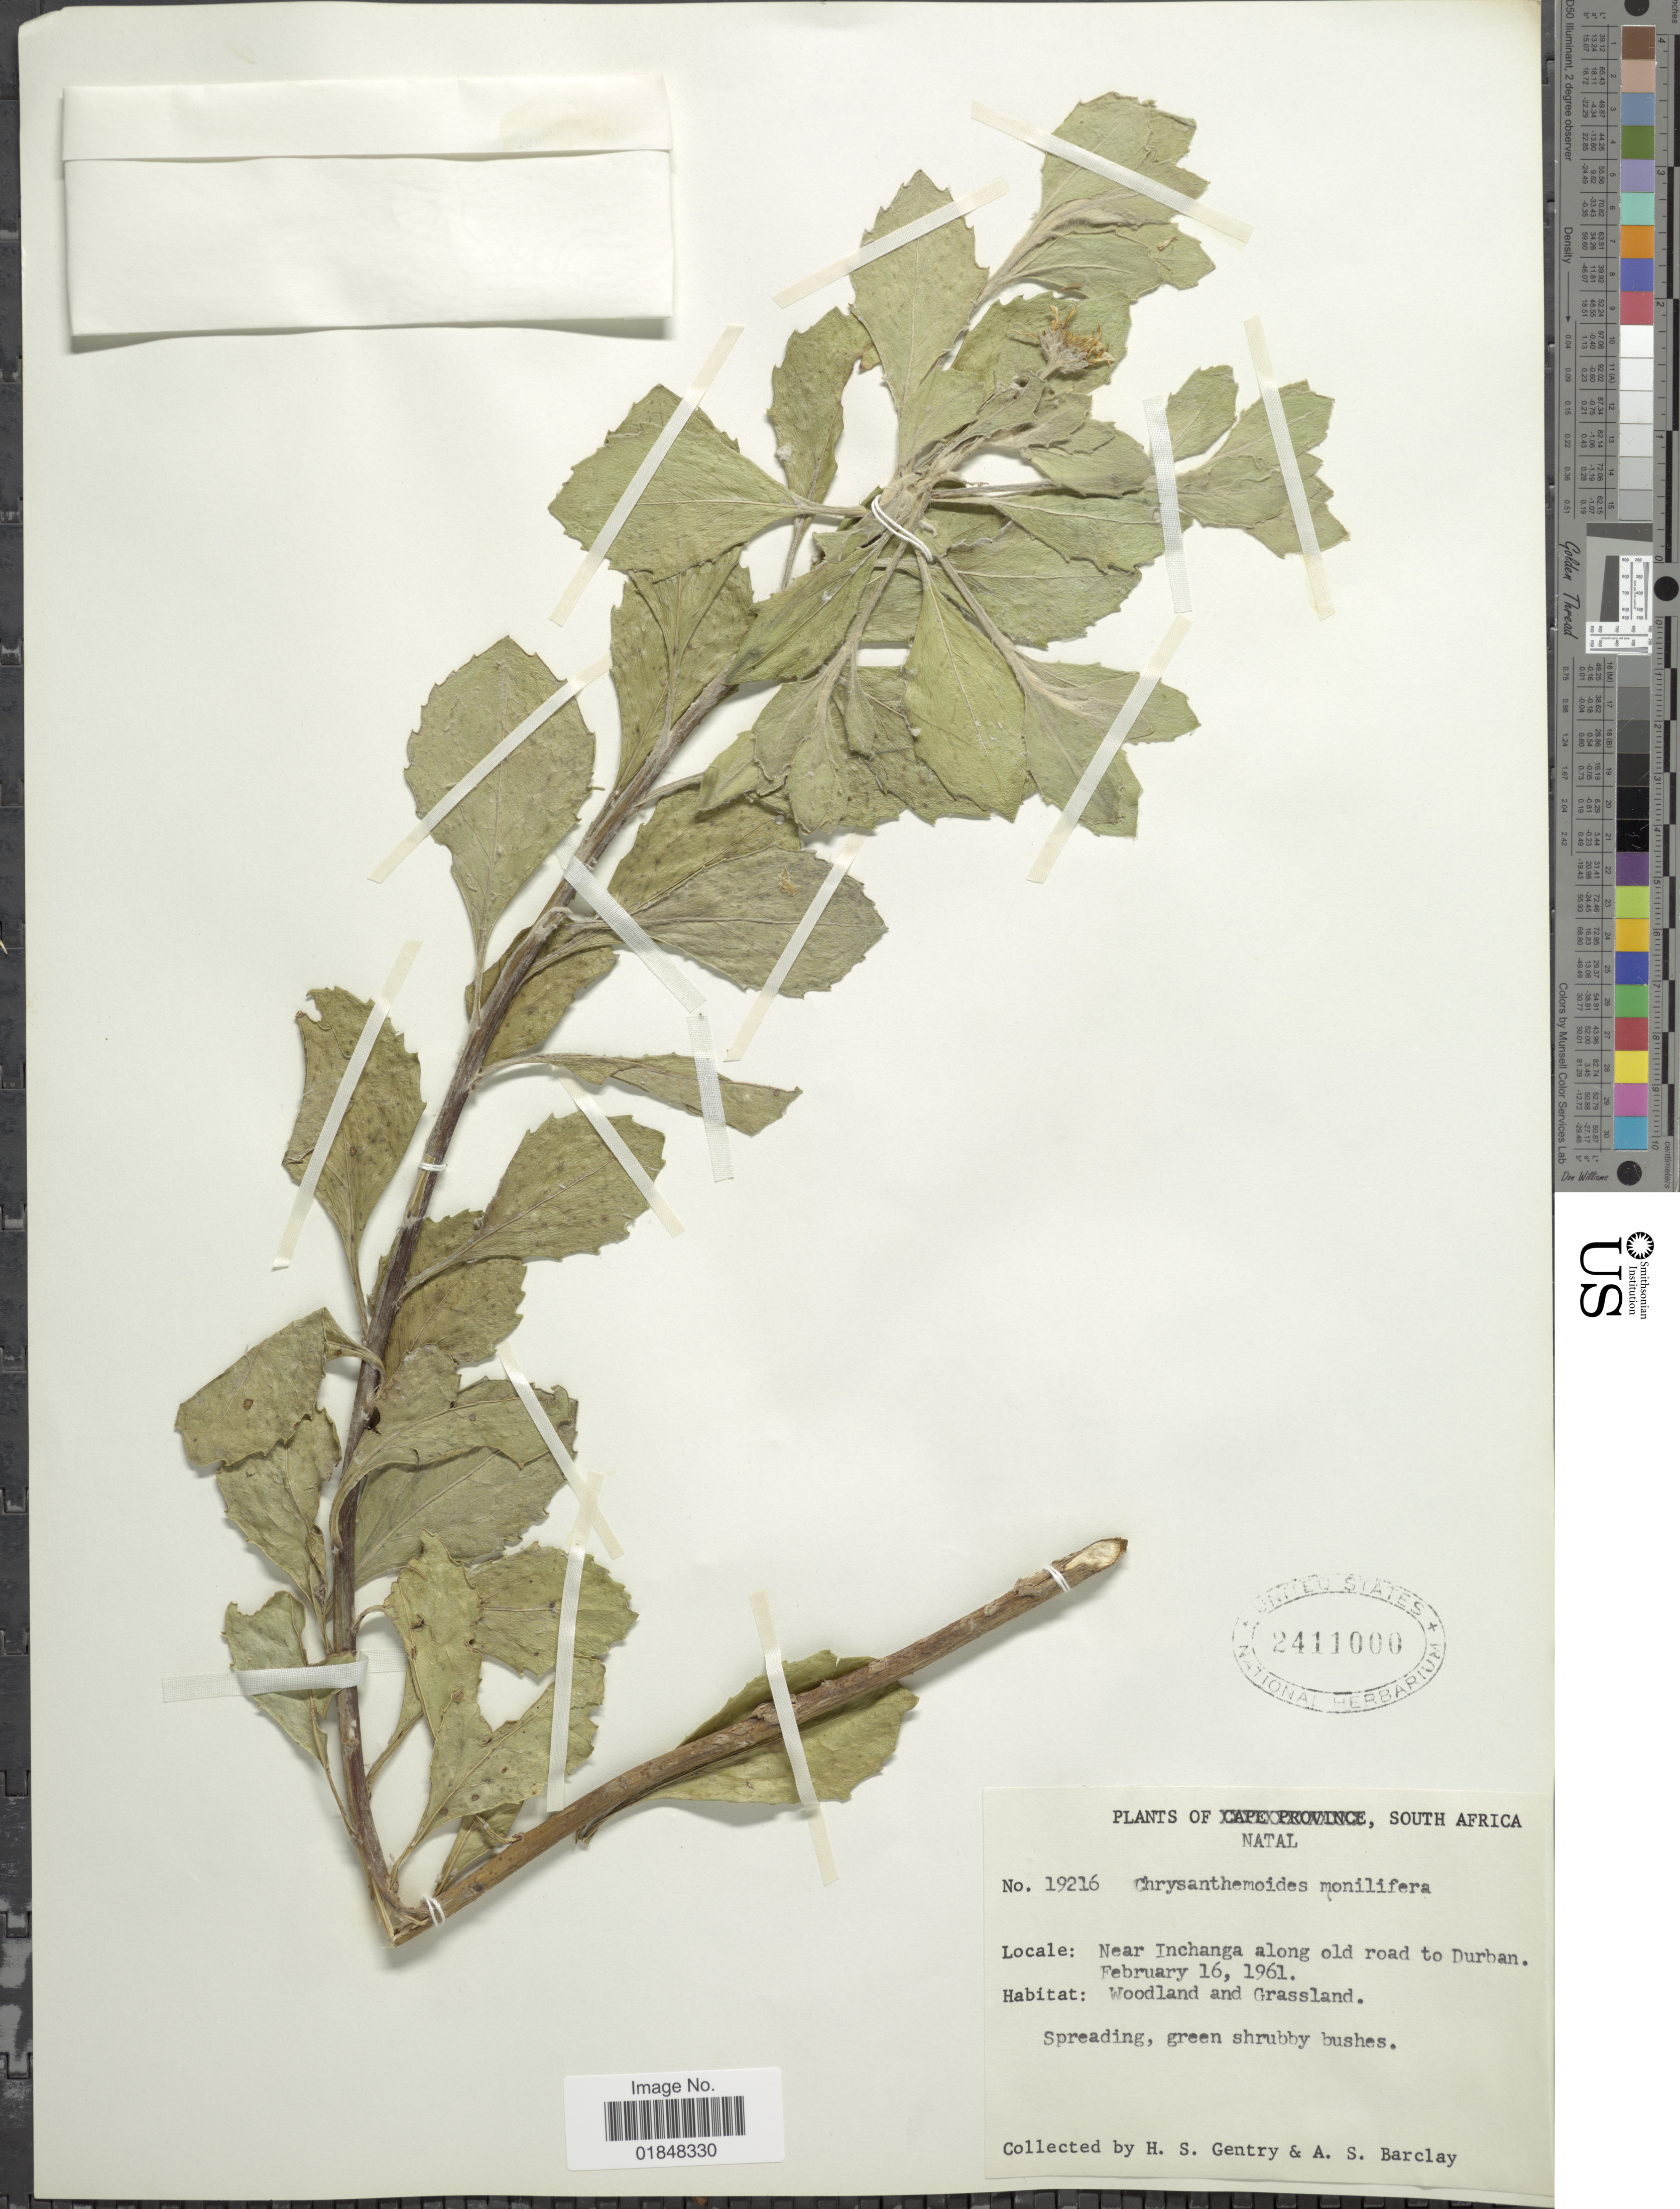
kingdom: Plantae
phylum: Tracheophyta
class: Magnoliopsida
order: Asterales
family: Asteraceae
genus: Chrysanthemoides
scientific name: Chrysanthemoides monilifera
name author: (L.) Norl.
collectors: H. S. Gentry & A. S. Barclay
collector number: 19216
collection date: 1961-02-16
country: South Africa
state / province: KwaZulu-Natal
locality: Near Ichinga along old road to Durban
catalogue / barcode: US 2411000